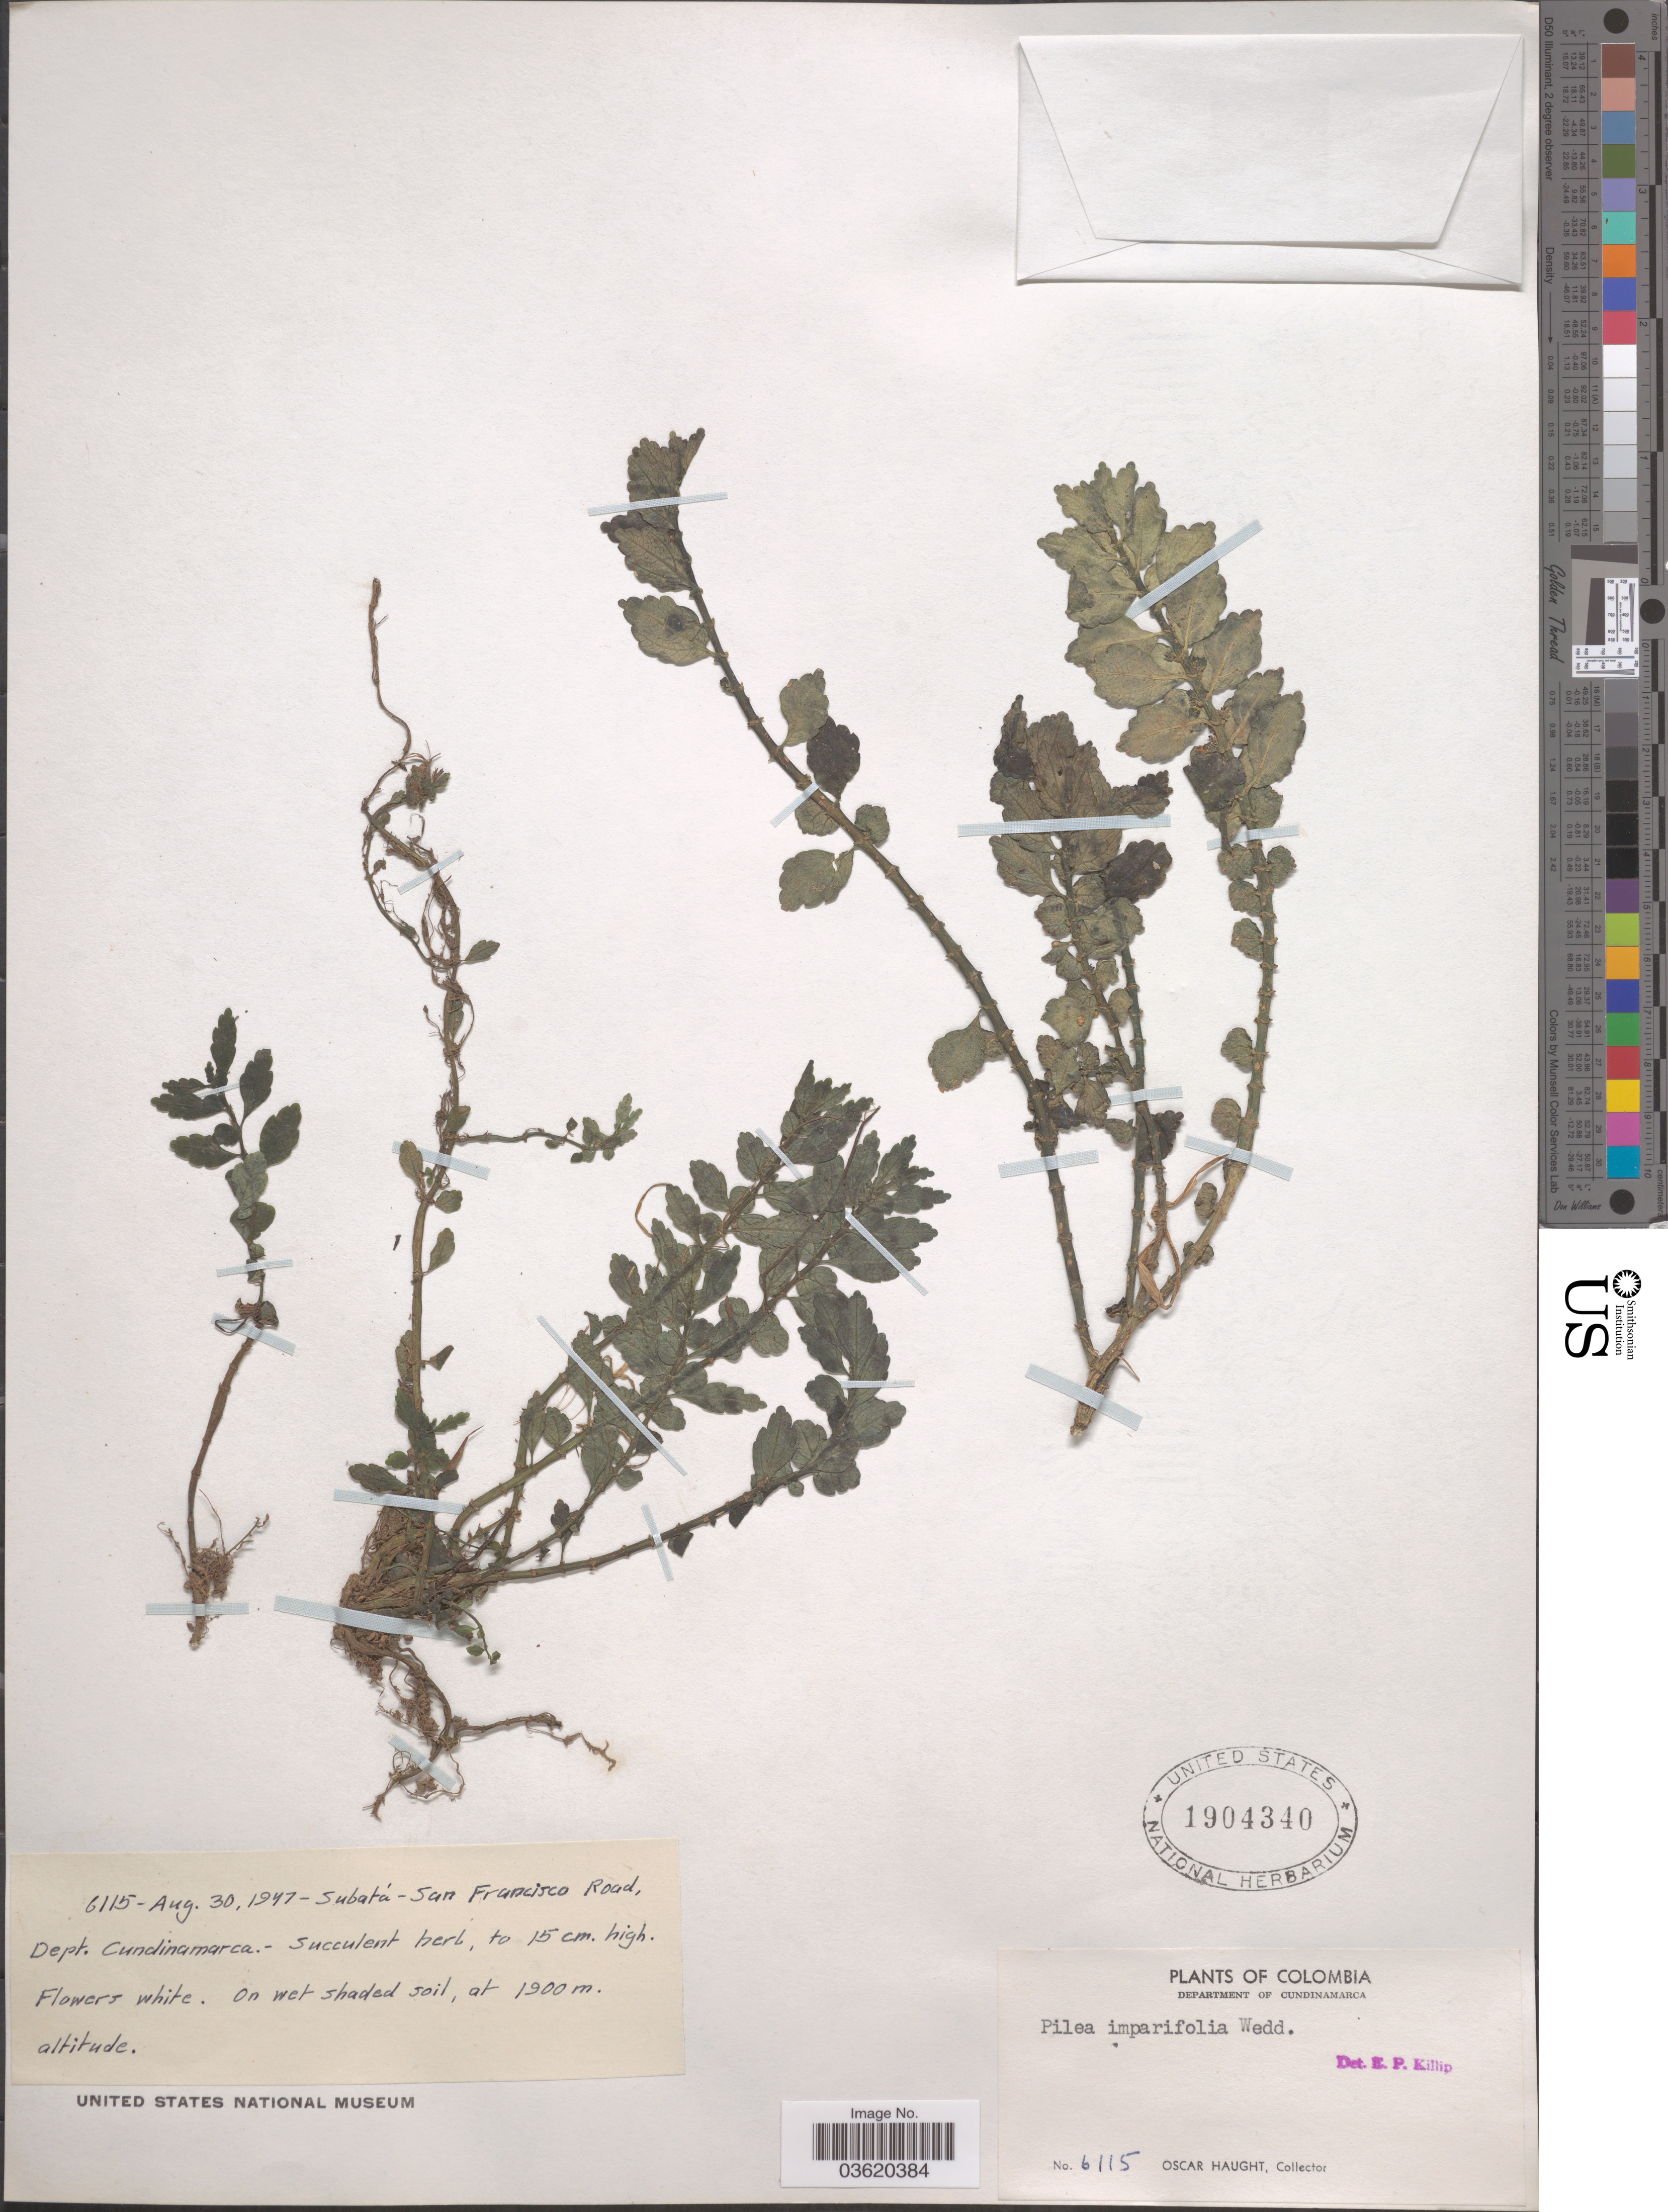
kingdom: Plantae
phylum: Tracheophyta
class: Magnoliopsida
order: Rosales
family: Urticaceae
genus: Pilea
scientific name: Pilea imparifolia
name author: Wedd.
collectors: O. L. Haught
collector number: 6115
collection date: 1947-08-30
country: Colombia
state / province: Cundinamarca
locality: Subatá-San Francisco Road, Department of Cundinamarca.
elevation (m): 1900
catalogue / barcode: US 1904340